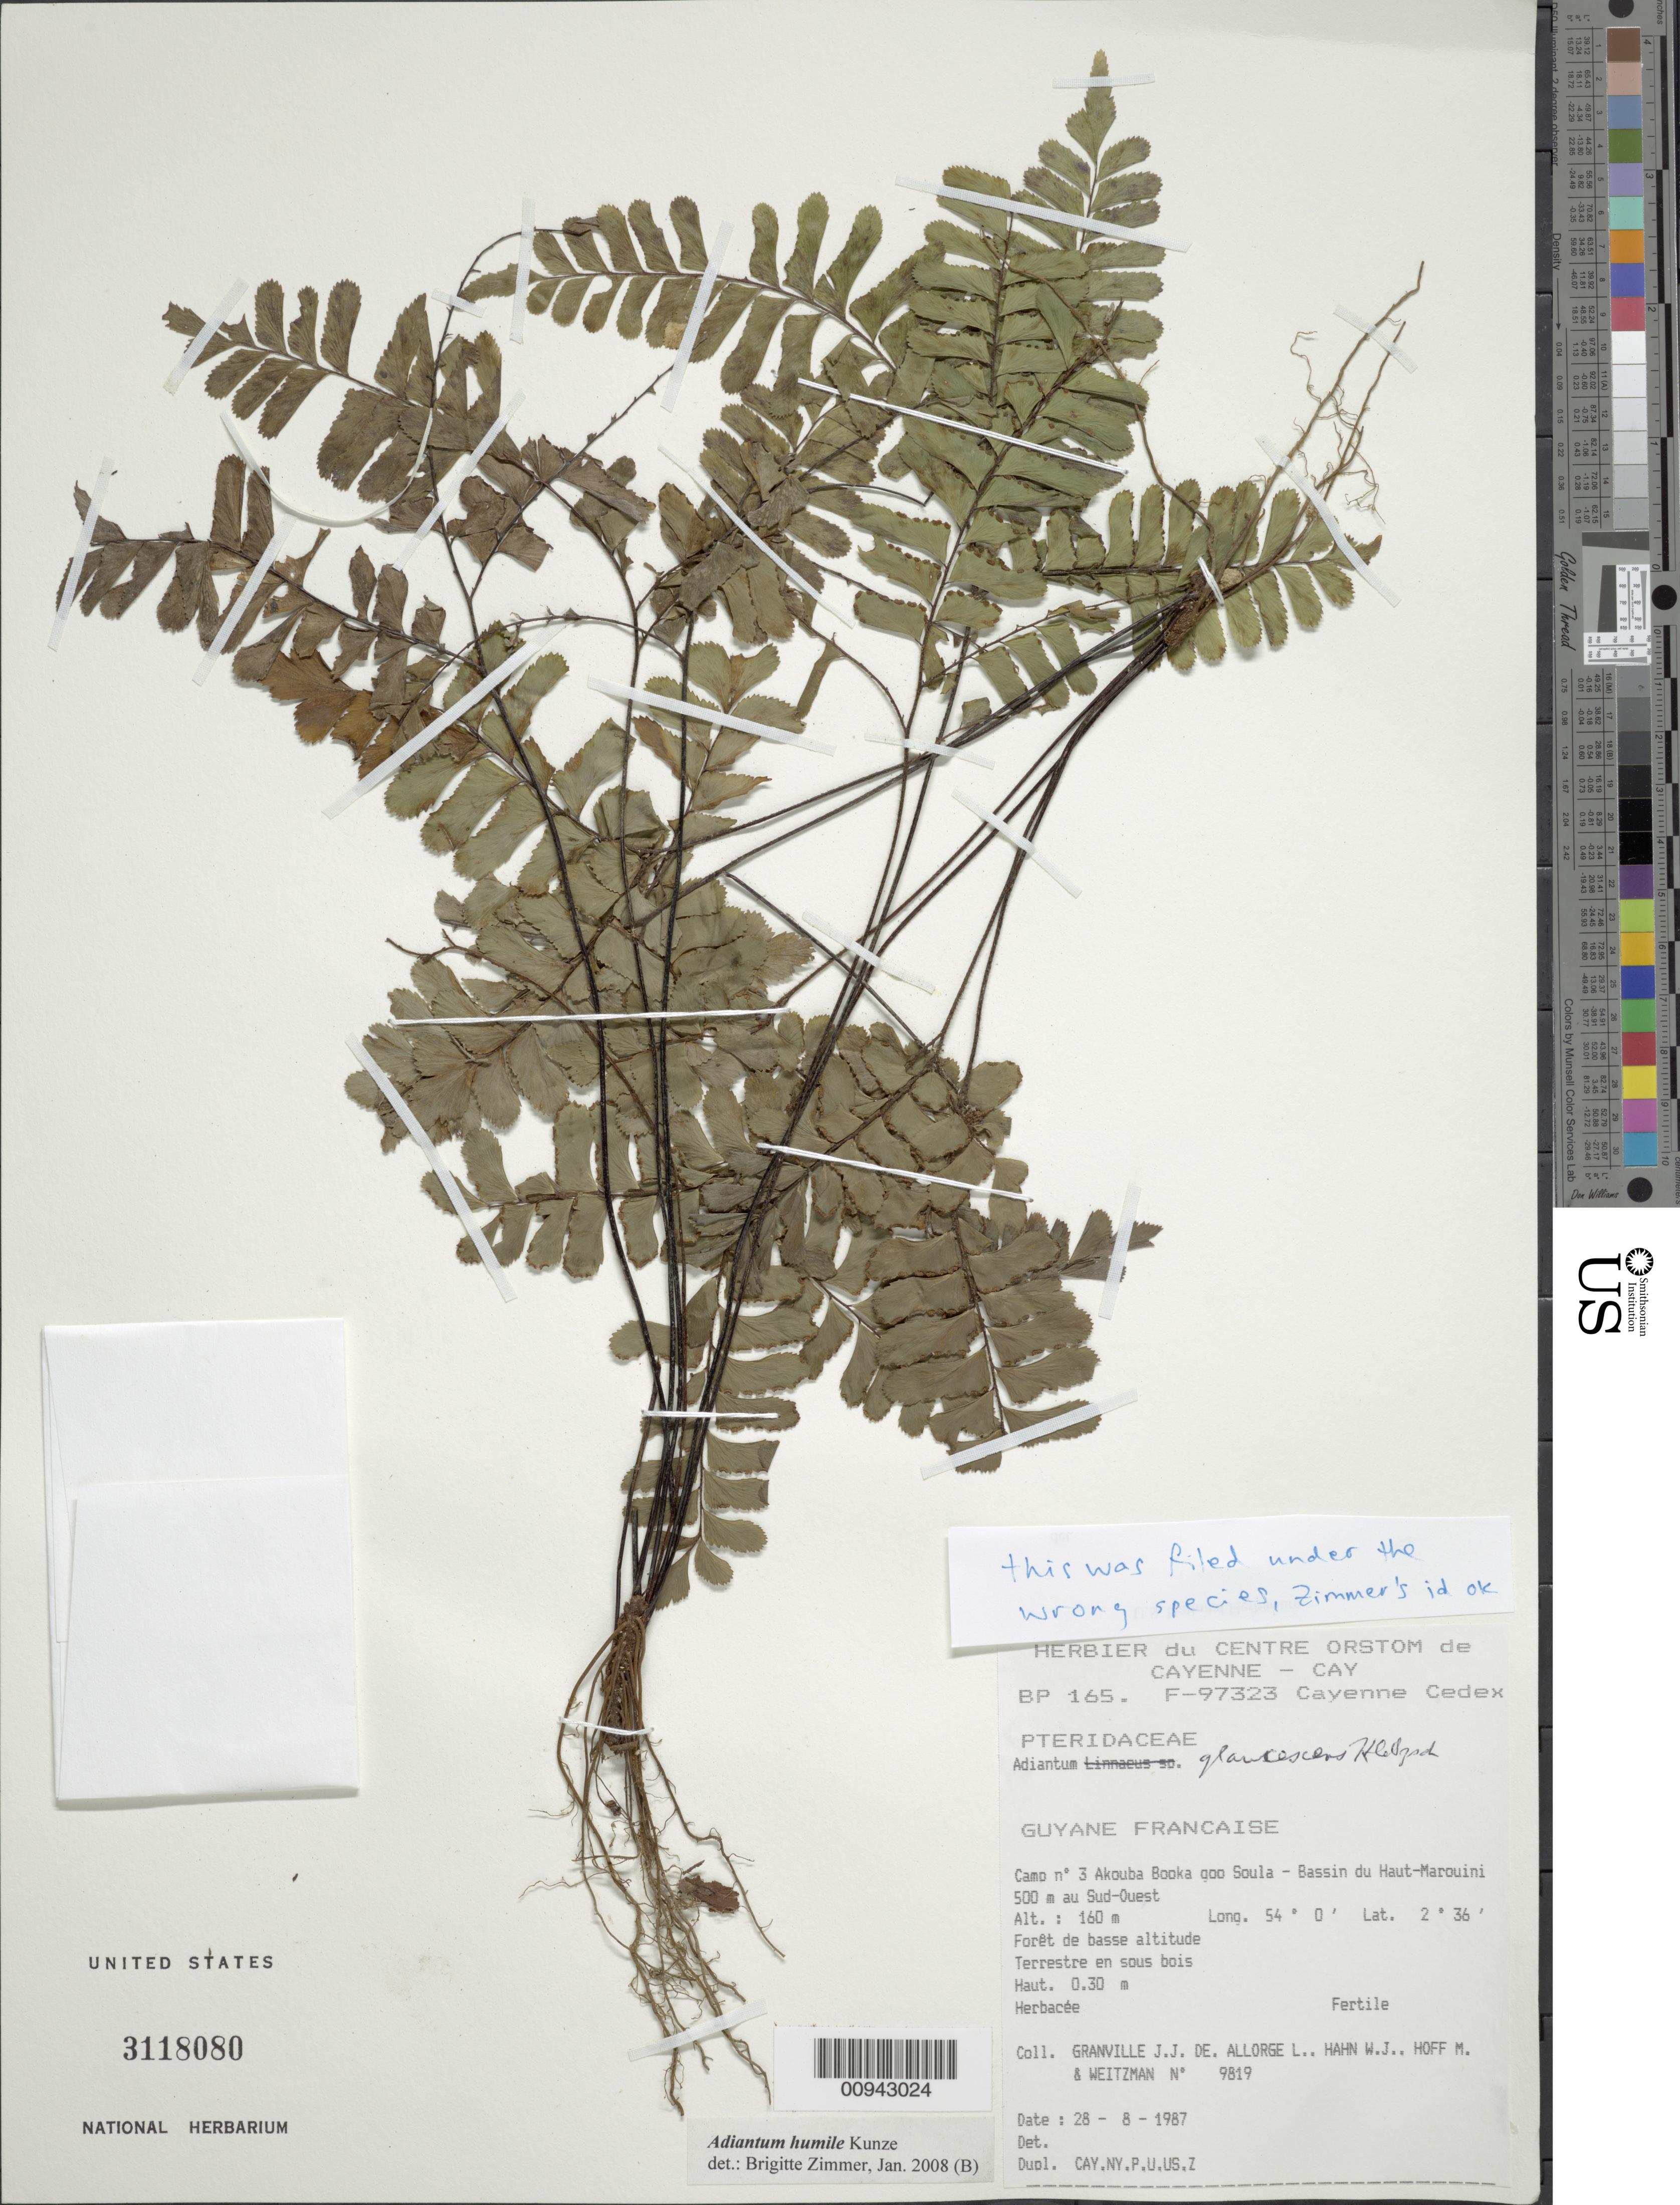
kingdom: Plantae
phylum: Tracheophyta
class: Polypodiopsida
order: Polypodiales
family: Pteridaceae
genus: Adiantum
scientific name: Adiantum humile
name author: Kunze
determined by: Zimmer, B.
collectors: J.-J. de Granville, L. Allorge, W. J. Hahn, M. Hoff & A. L. Weitzman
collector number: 9819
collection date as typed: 28-Aug-87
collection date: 1987-08-28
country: French Guiana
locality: Akouba Booka goo Soula, Camp #3, Bassin du Haut-Marouini, 500m au Sud-Ouest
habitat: Foret de basse altitude, terrestre en sous bois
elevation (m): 160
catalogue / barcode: US 3118080